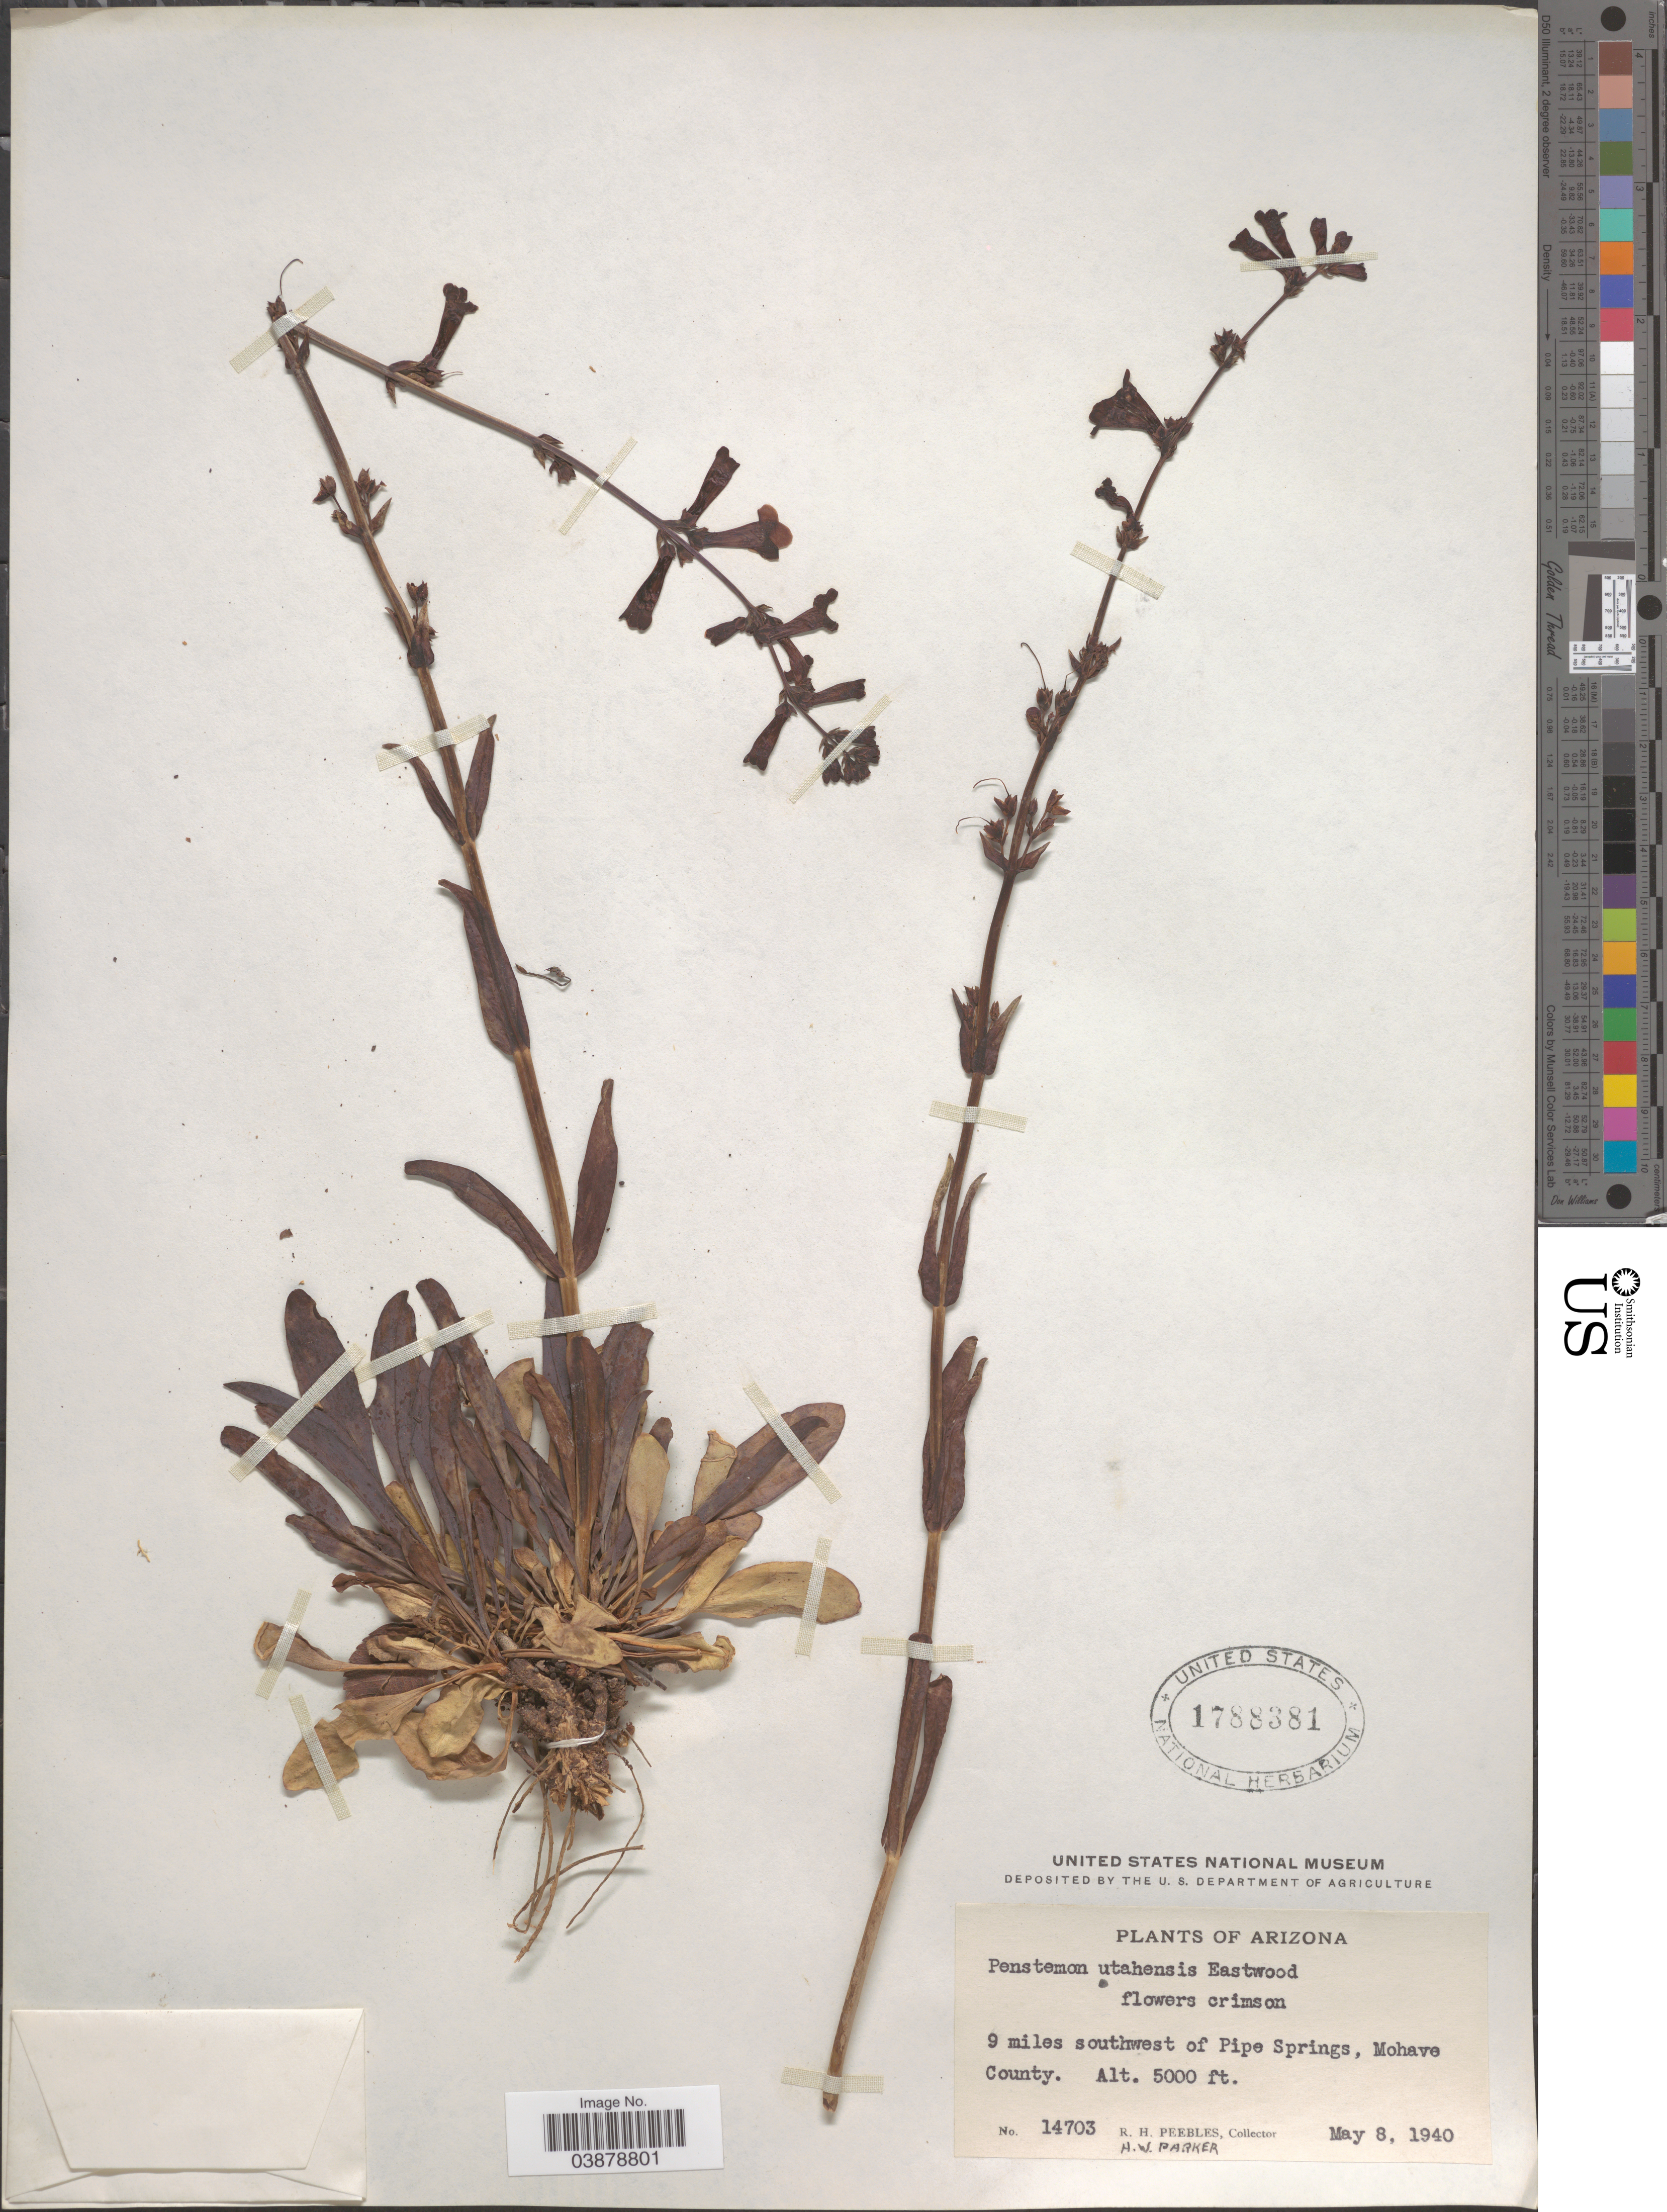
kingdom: Plantae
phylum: Tracheophyta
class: Magnoliopsida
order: Lamiales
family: Plantaginaceae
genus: Penstemon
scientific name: Penstemon utahensis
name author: Eastw.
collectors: R. H. Peebles & H. W. Parker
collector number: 14703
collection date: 1940-05-08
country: United States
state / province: Arizona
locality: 9 miles southwest of Pipe Springs, Mohave County.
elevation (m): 1524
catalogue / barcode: US 1788381